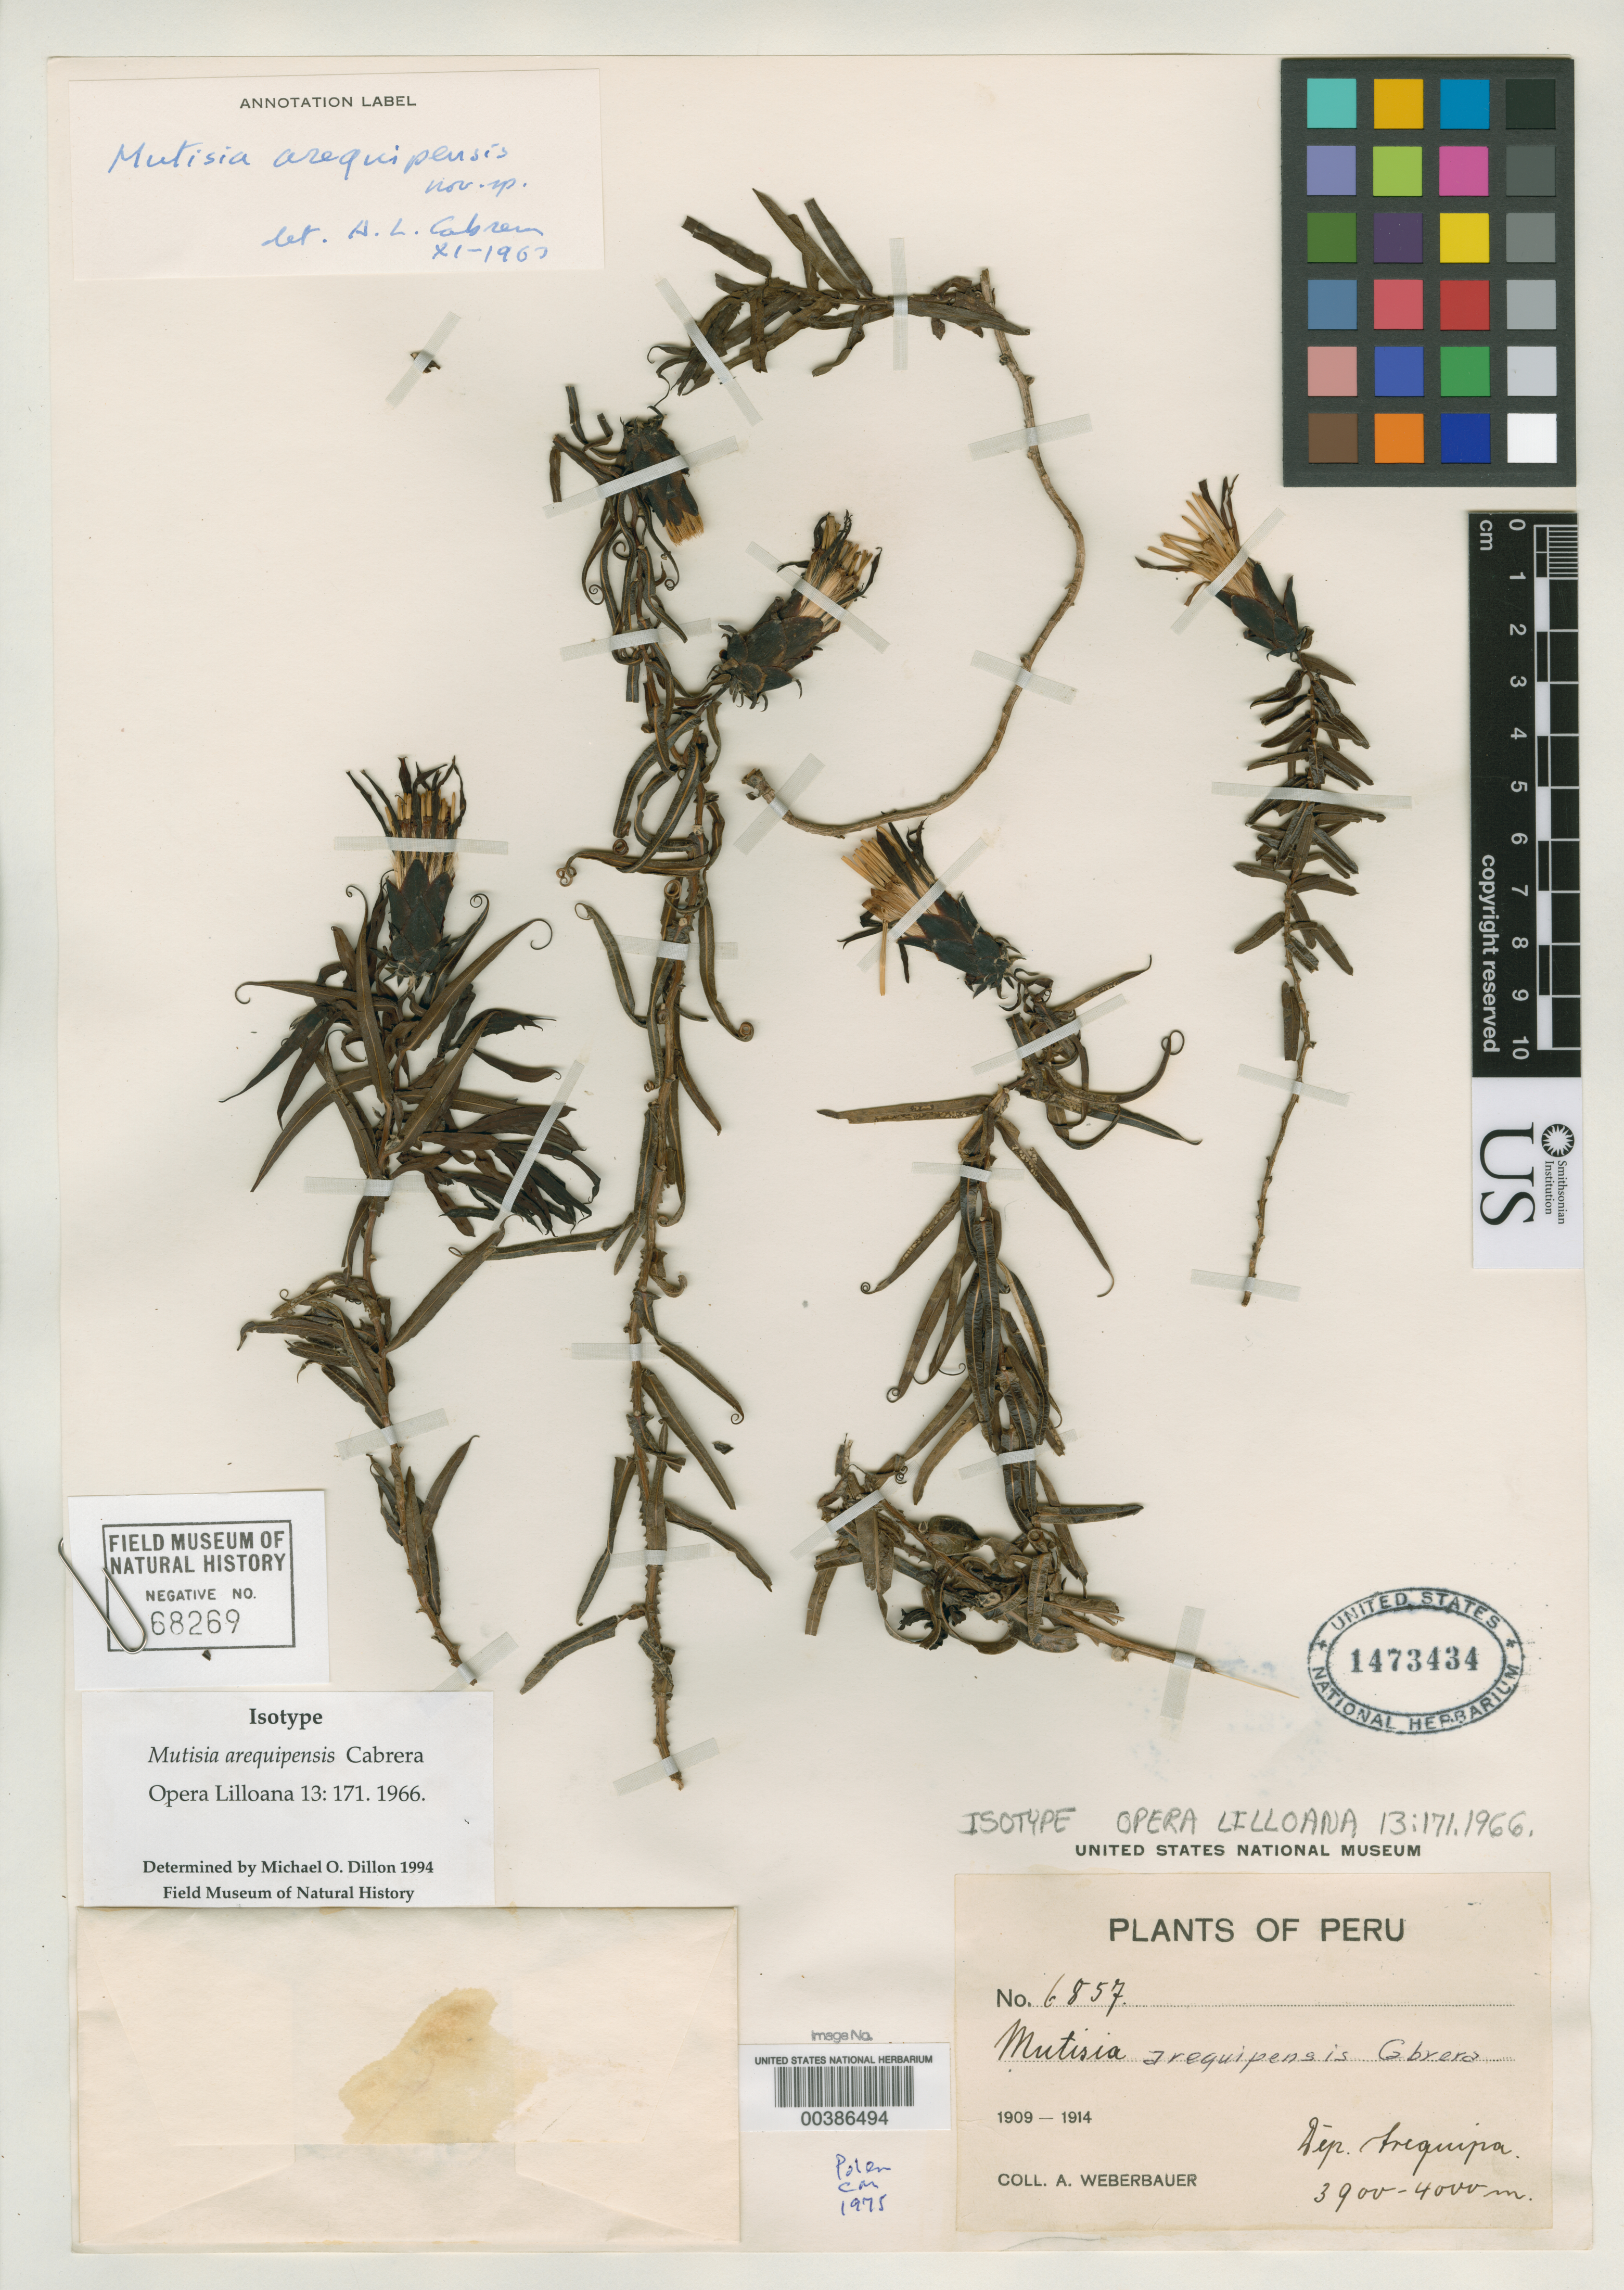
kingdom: Plantae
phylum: Tracheophyta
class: Magnoliopsida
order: Asterales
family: Asteraceae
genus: Mutisia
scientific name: Mutisia arequipensis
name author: Cabrera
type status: Isotype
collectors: A. Weberbauer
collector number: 6857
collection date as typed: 1909 to -- --- 1914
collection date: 1909/1914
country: Peru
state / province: Arequipa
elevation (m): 3900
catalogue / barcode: US 1473434